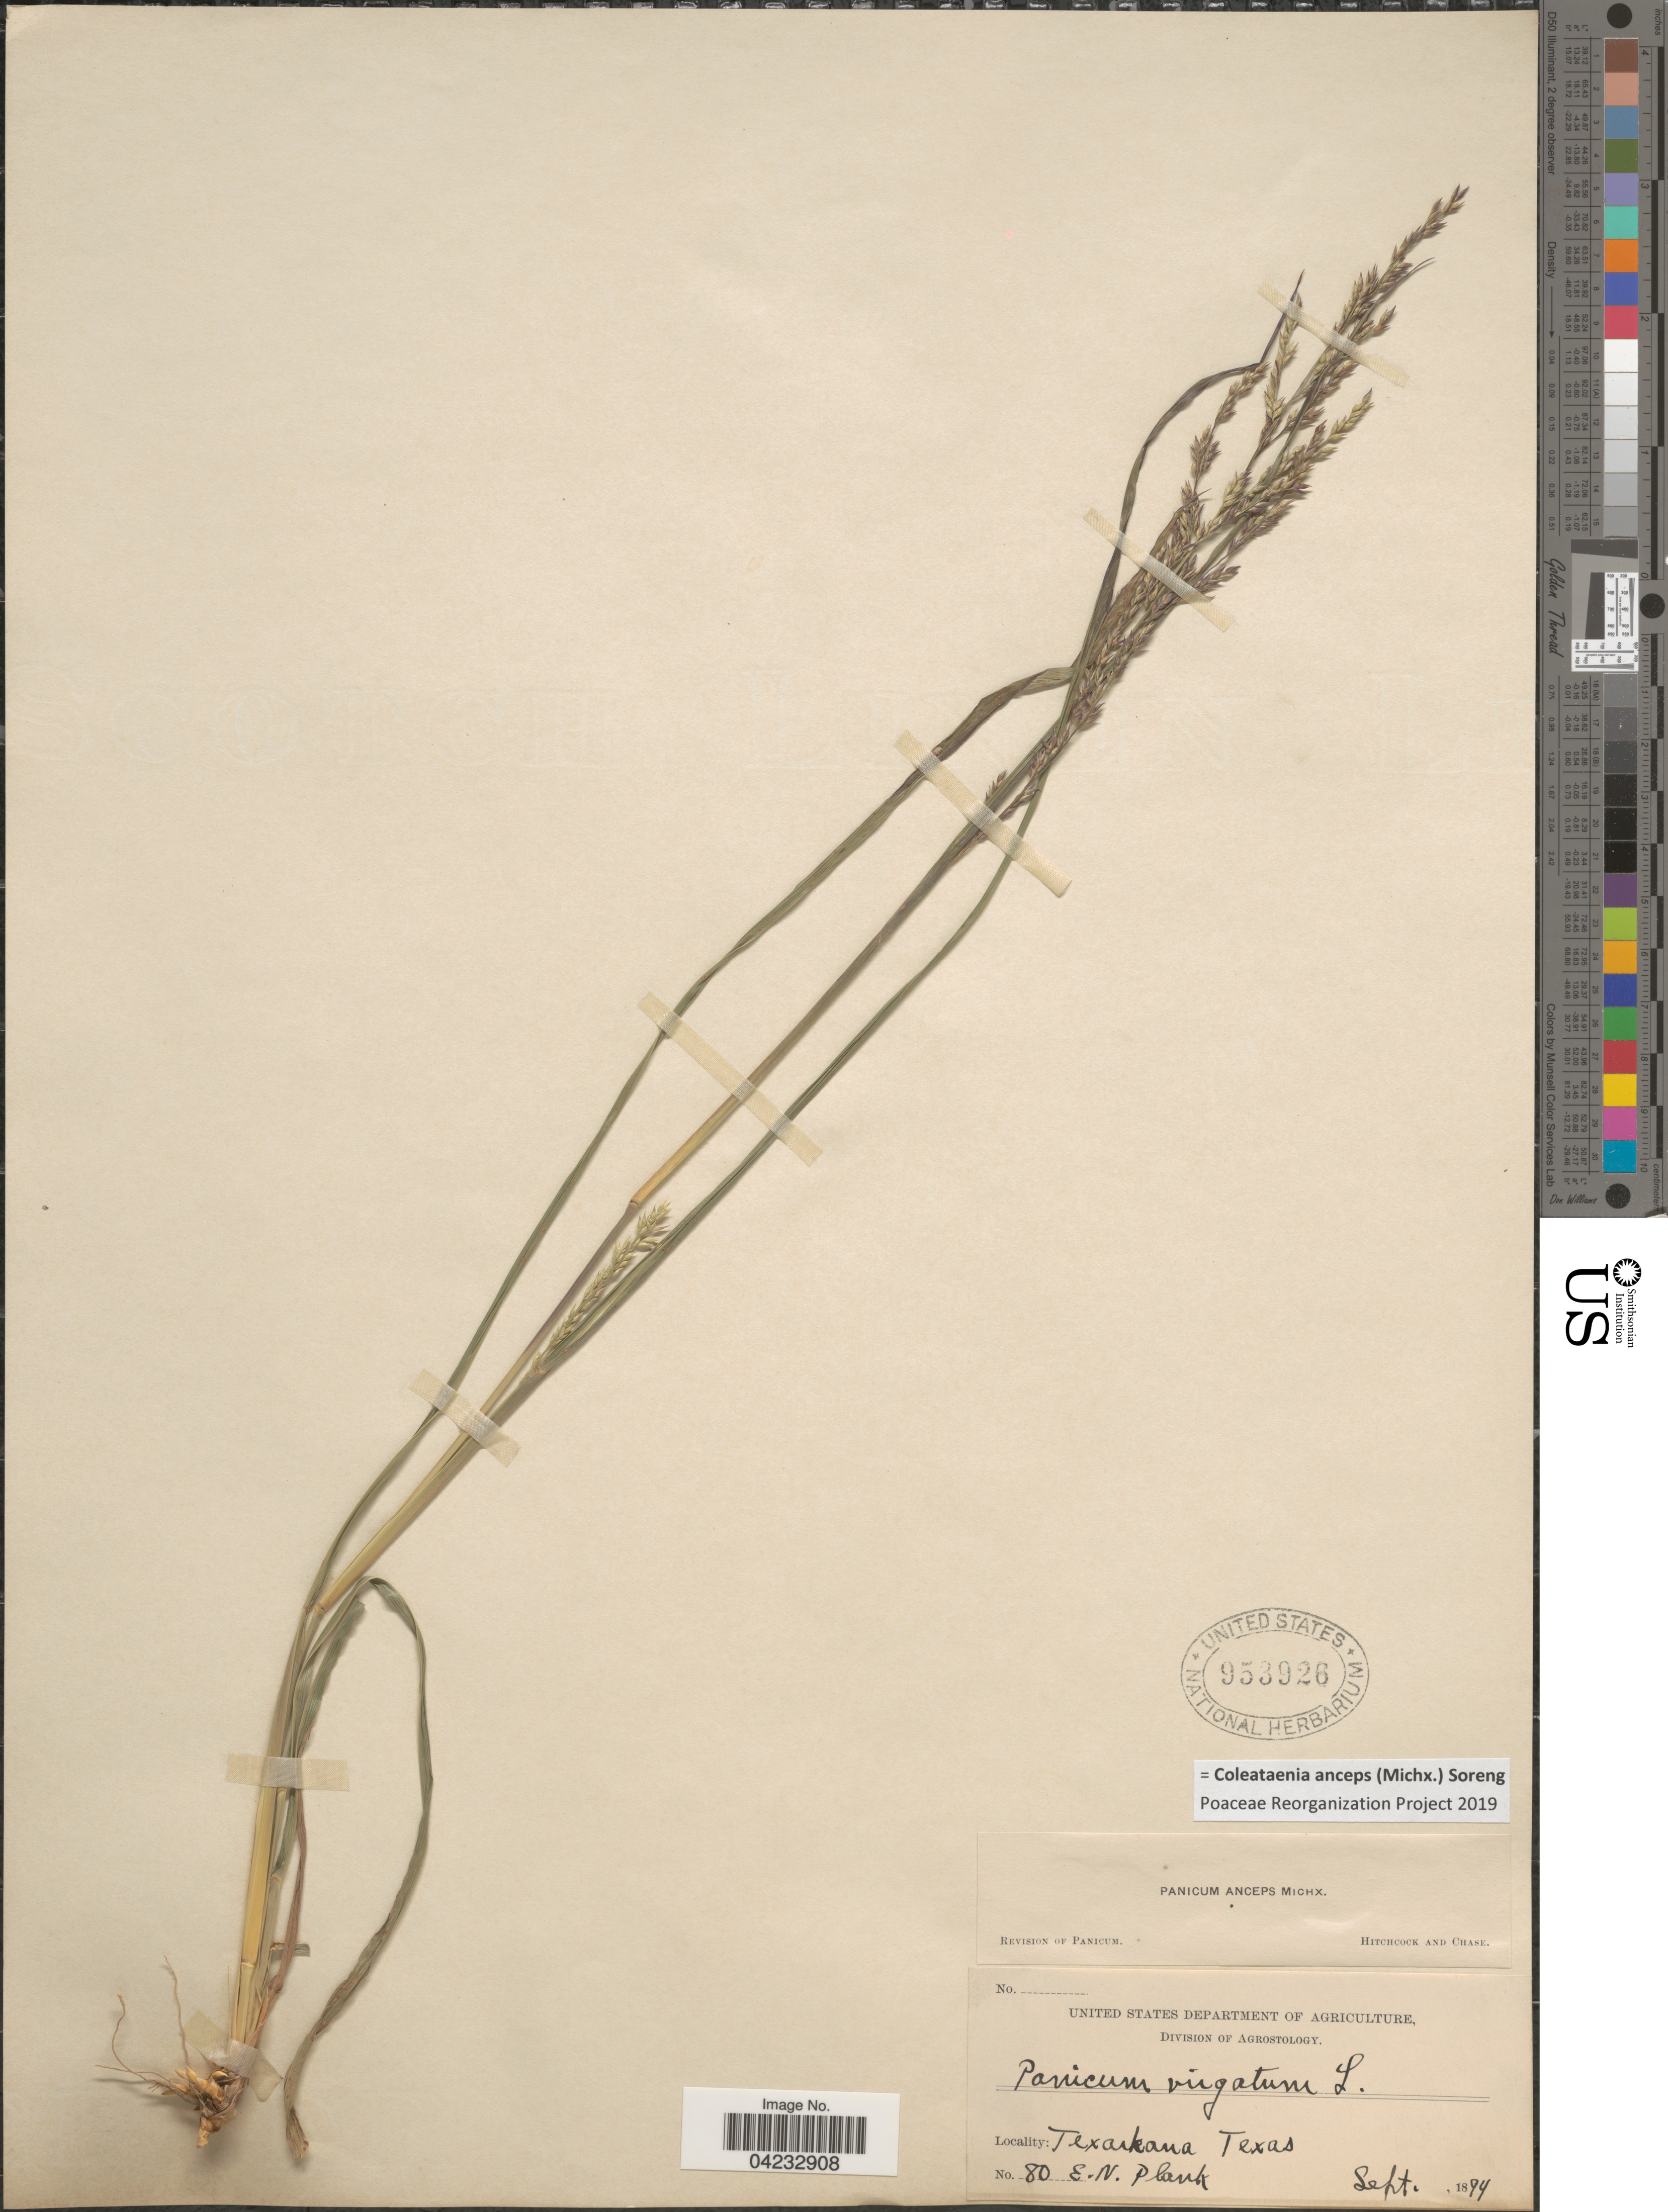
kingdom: Plantae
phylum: Tracheophyta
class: Liliopsida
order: Poales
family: Poaceae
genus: Coleataenia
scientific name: Coleataenia anceps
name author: (Michx.) Soreng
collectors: E. Plank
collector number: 80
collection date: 1894-09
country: United States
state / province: Texas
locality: Texarkana.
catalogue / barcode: US 953926